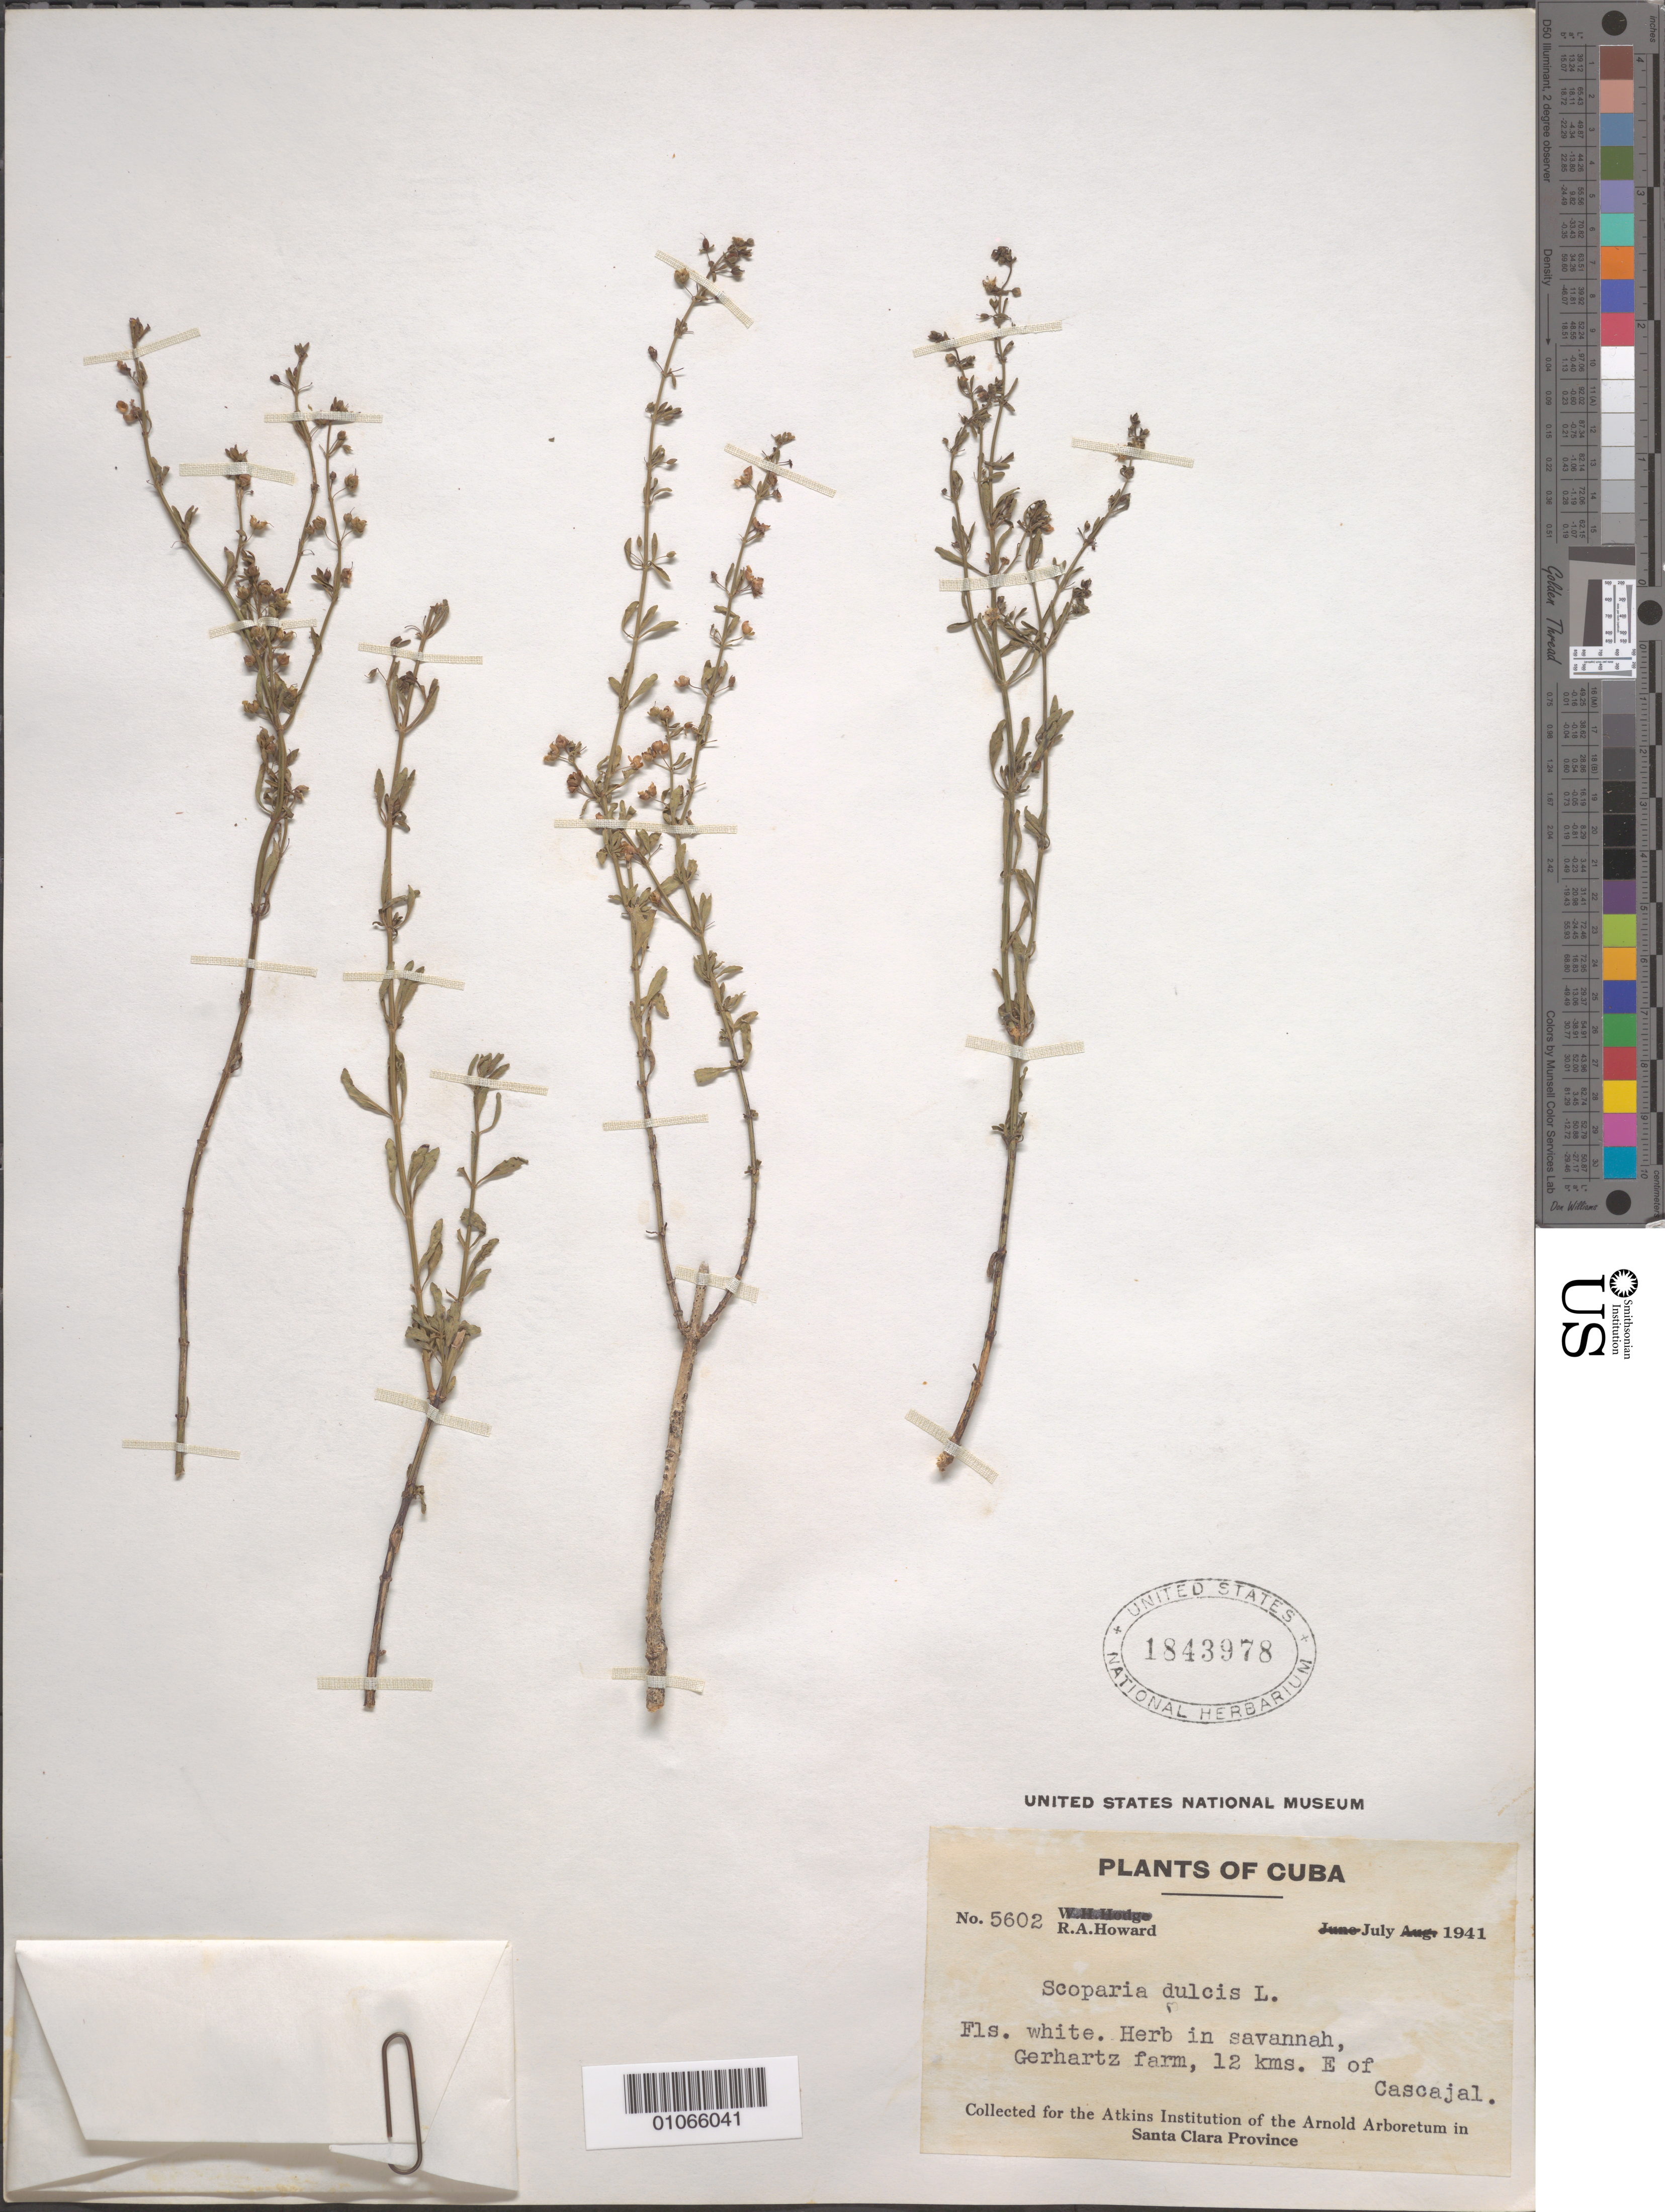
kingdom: Plantae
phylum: Tracheophyta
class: Magnoliopsida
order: Lamiales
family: Plantaginaceae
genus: Scoparia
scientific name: Scoparia dulcis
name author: L.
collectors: R. A. Howard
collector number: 5602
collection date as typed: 01 Jul 1941 to 31 Jul 1941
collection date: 1941-07-01/1941-07-31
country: Cuba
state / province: Villa Clara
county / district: Santa Clara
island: Cuba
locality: Gerhartz farm 12 km east of Cascajal In savannah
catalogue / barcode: US 1843978